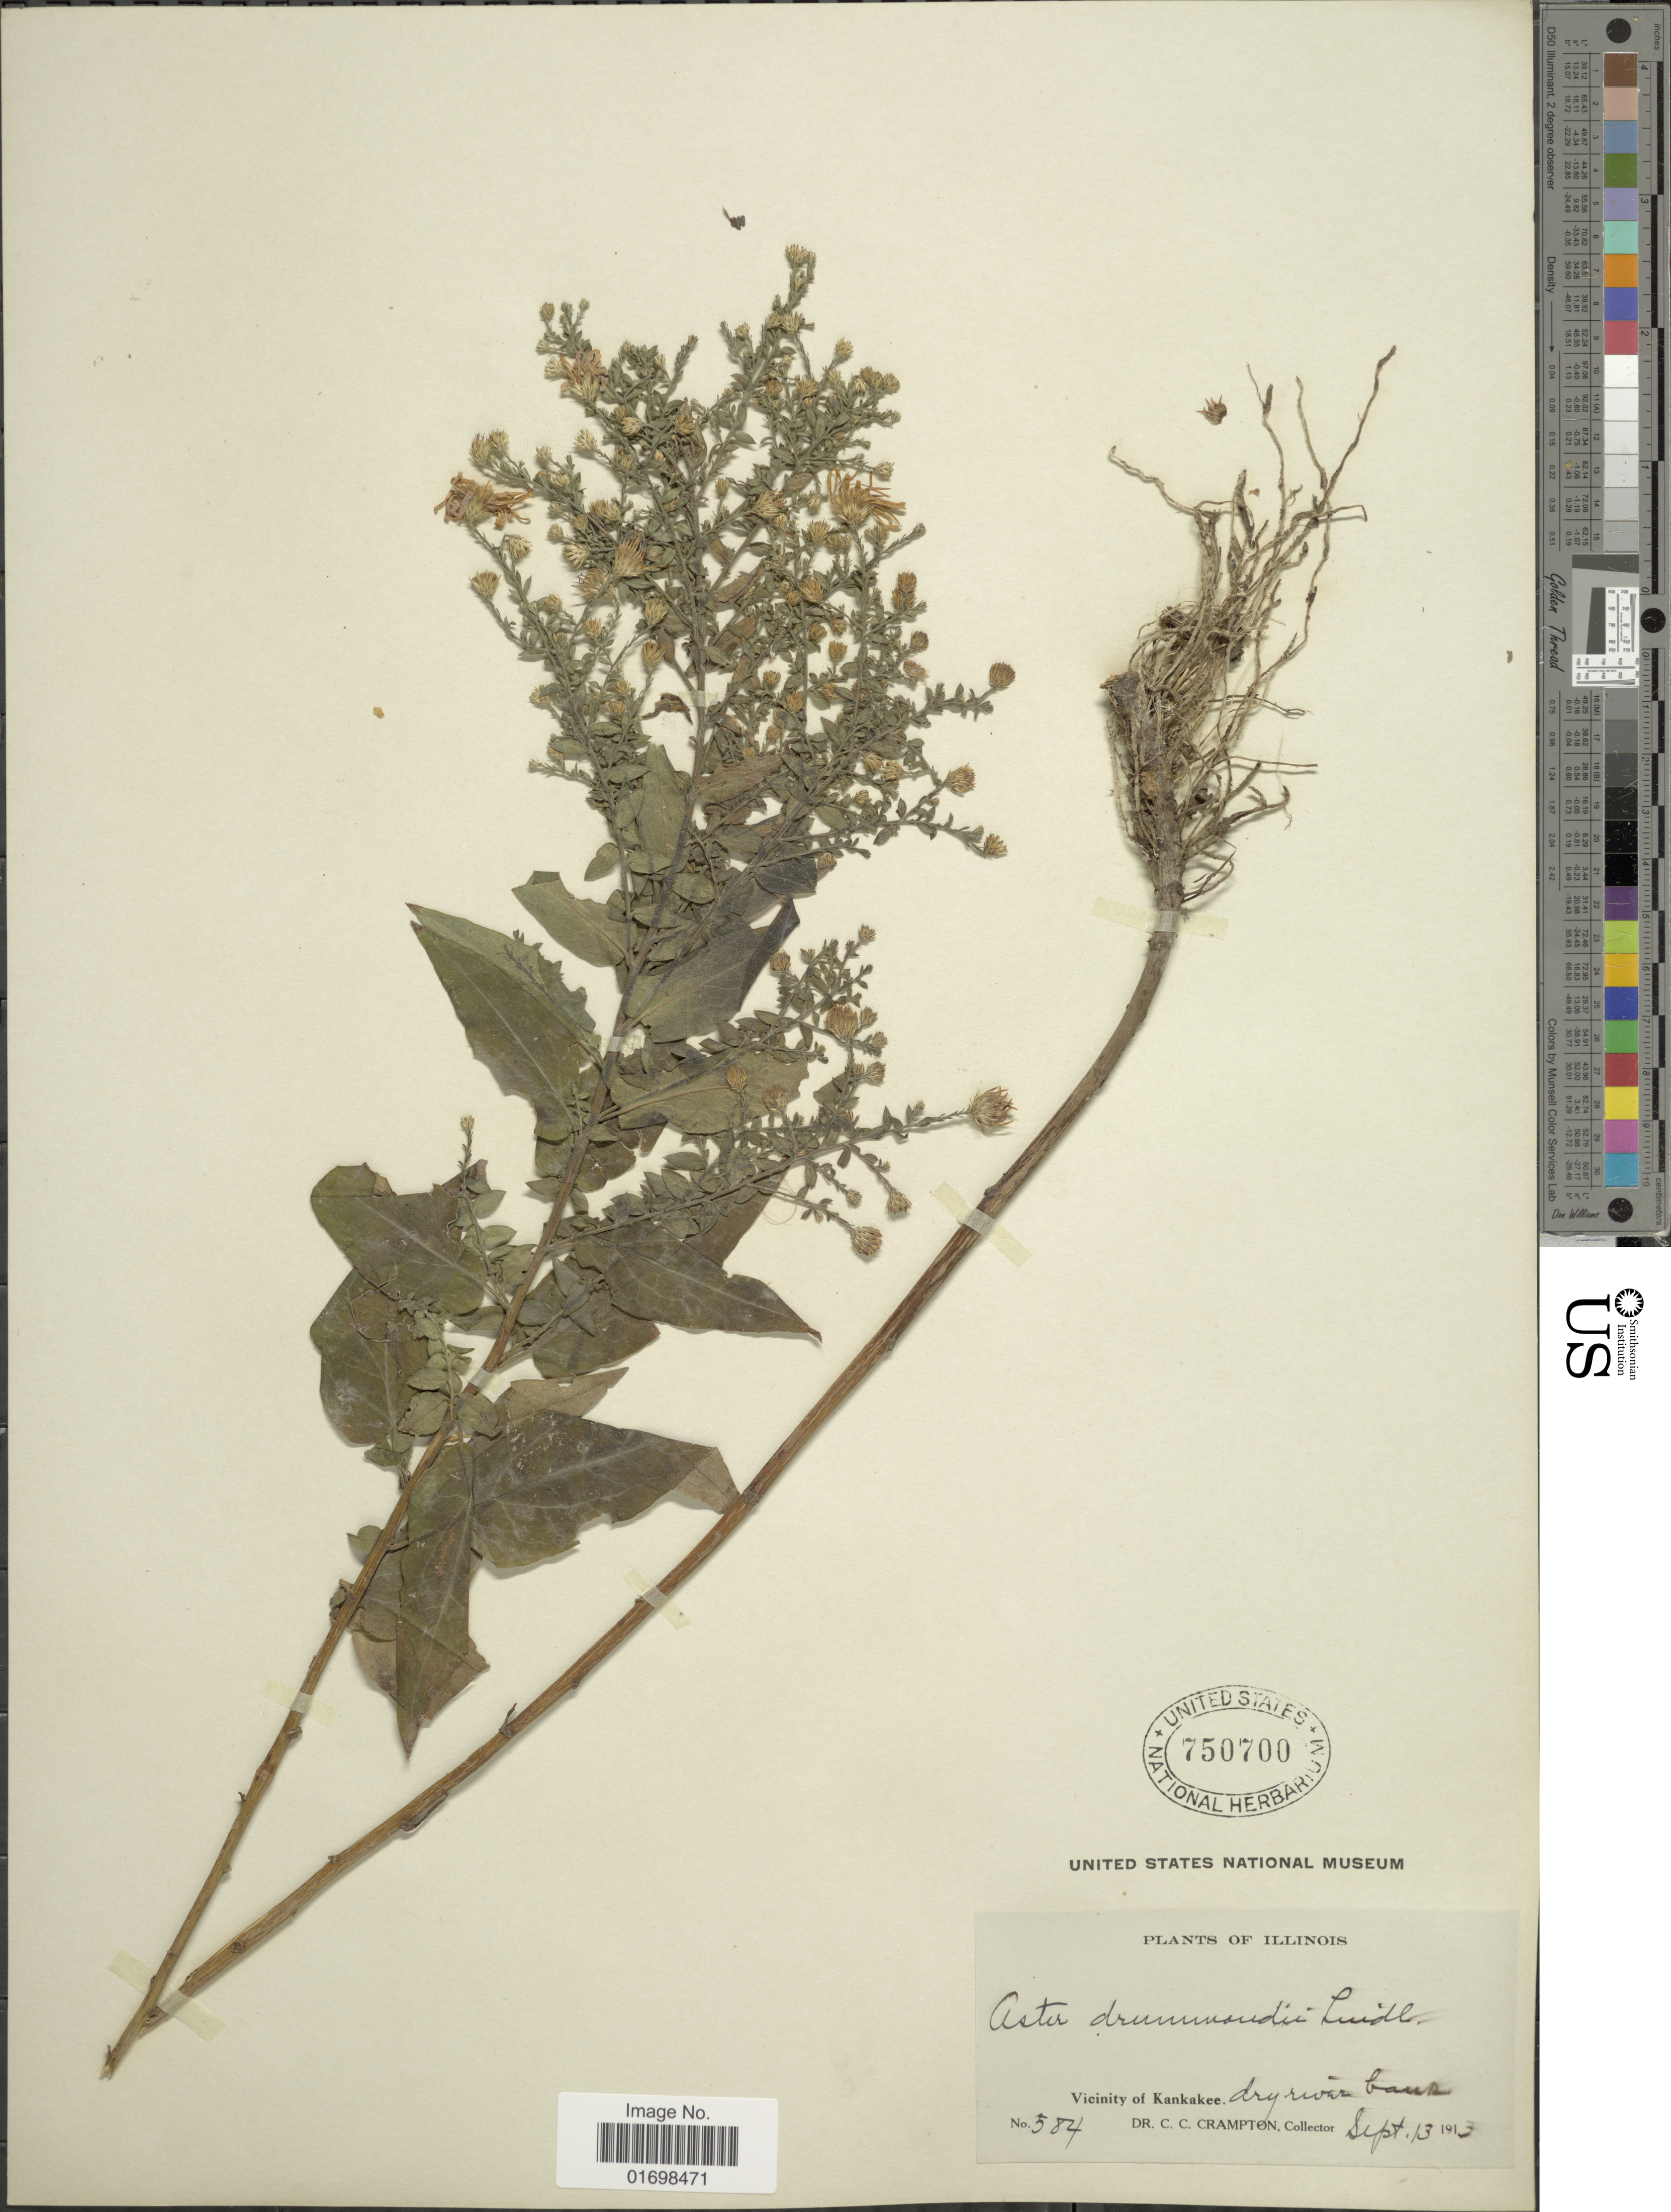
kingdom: Plantae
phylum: Tracheophyta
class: Magnoliopsida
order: Asterales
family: Asteraceae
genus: Symphyotrichum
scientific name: Symphyotrichum drummondii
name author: (Lindl.) G.L. Nesom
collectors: C. Crampton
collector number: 584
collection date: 1913-09-13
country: United States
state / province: Illinois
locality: Vicinity of Kankakee, Dry river banks.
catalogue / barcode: US 750700